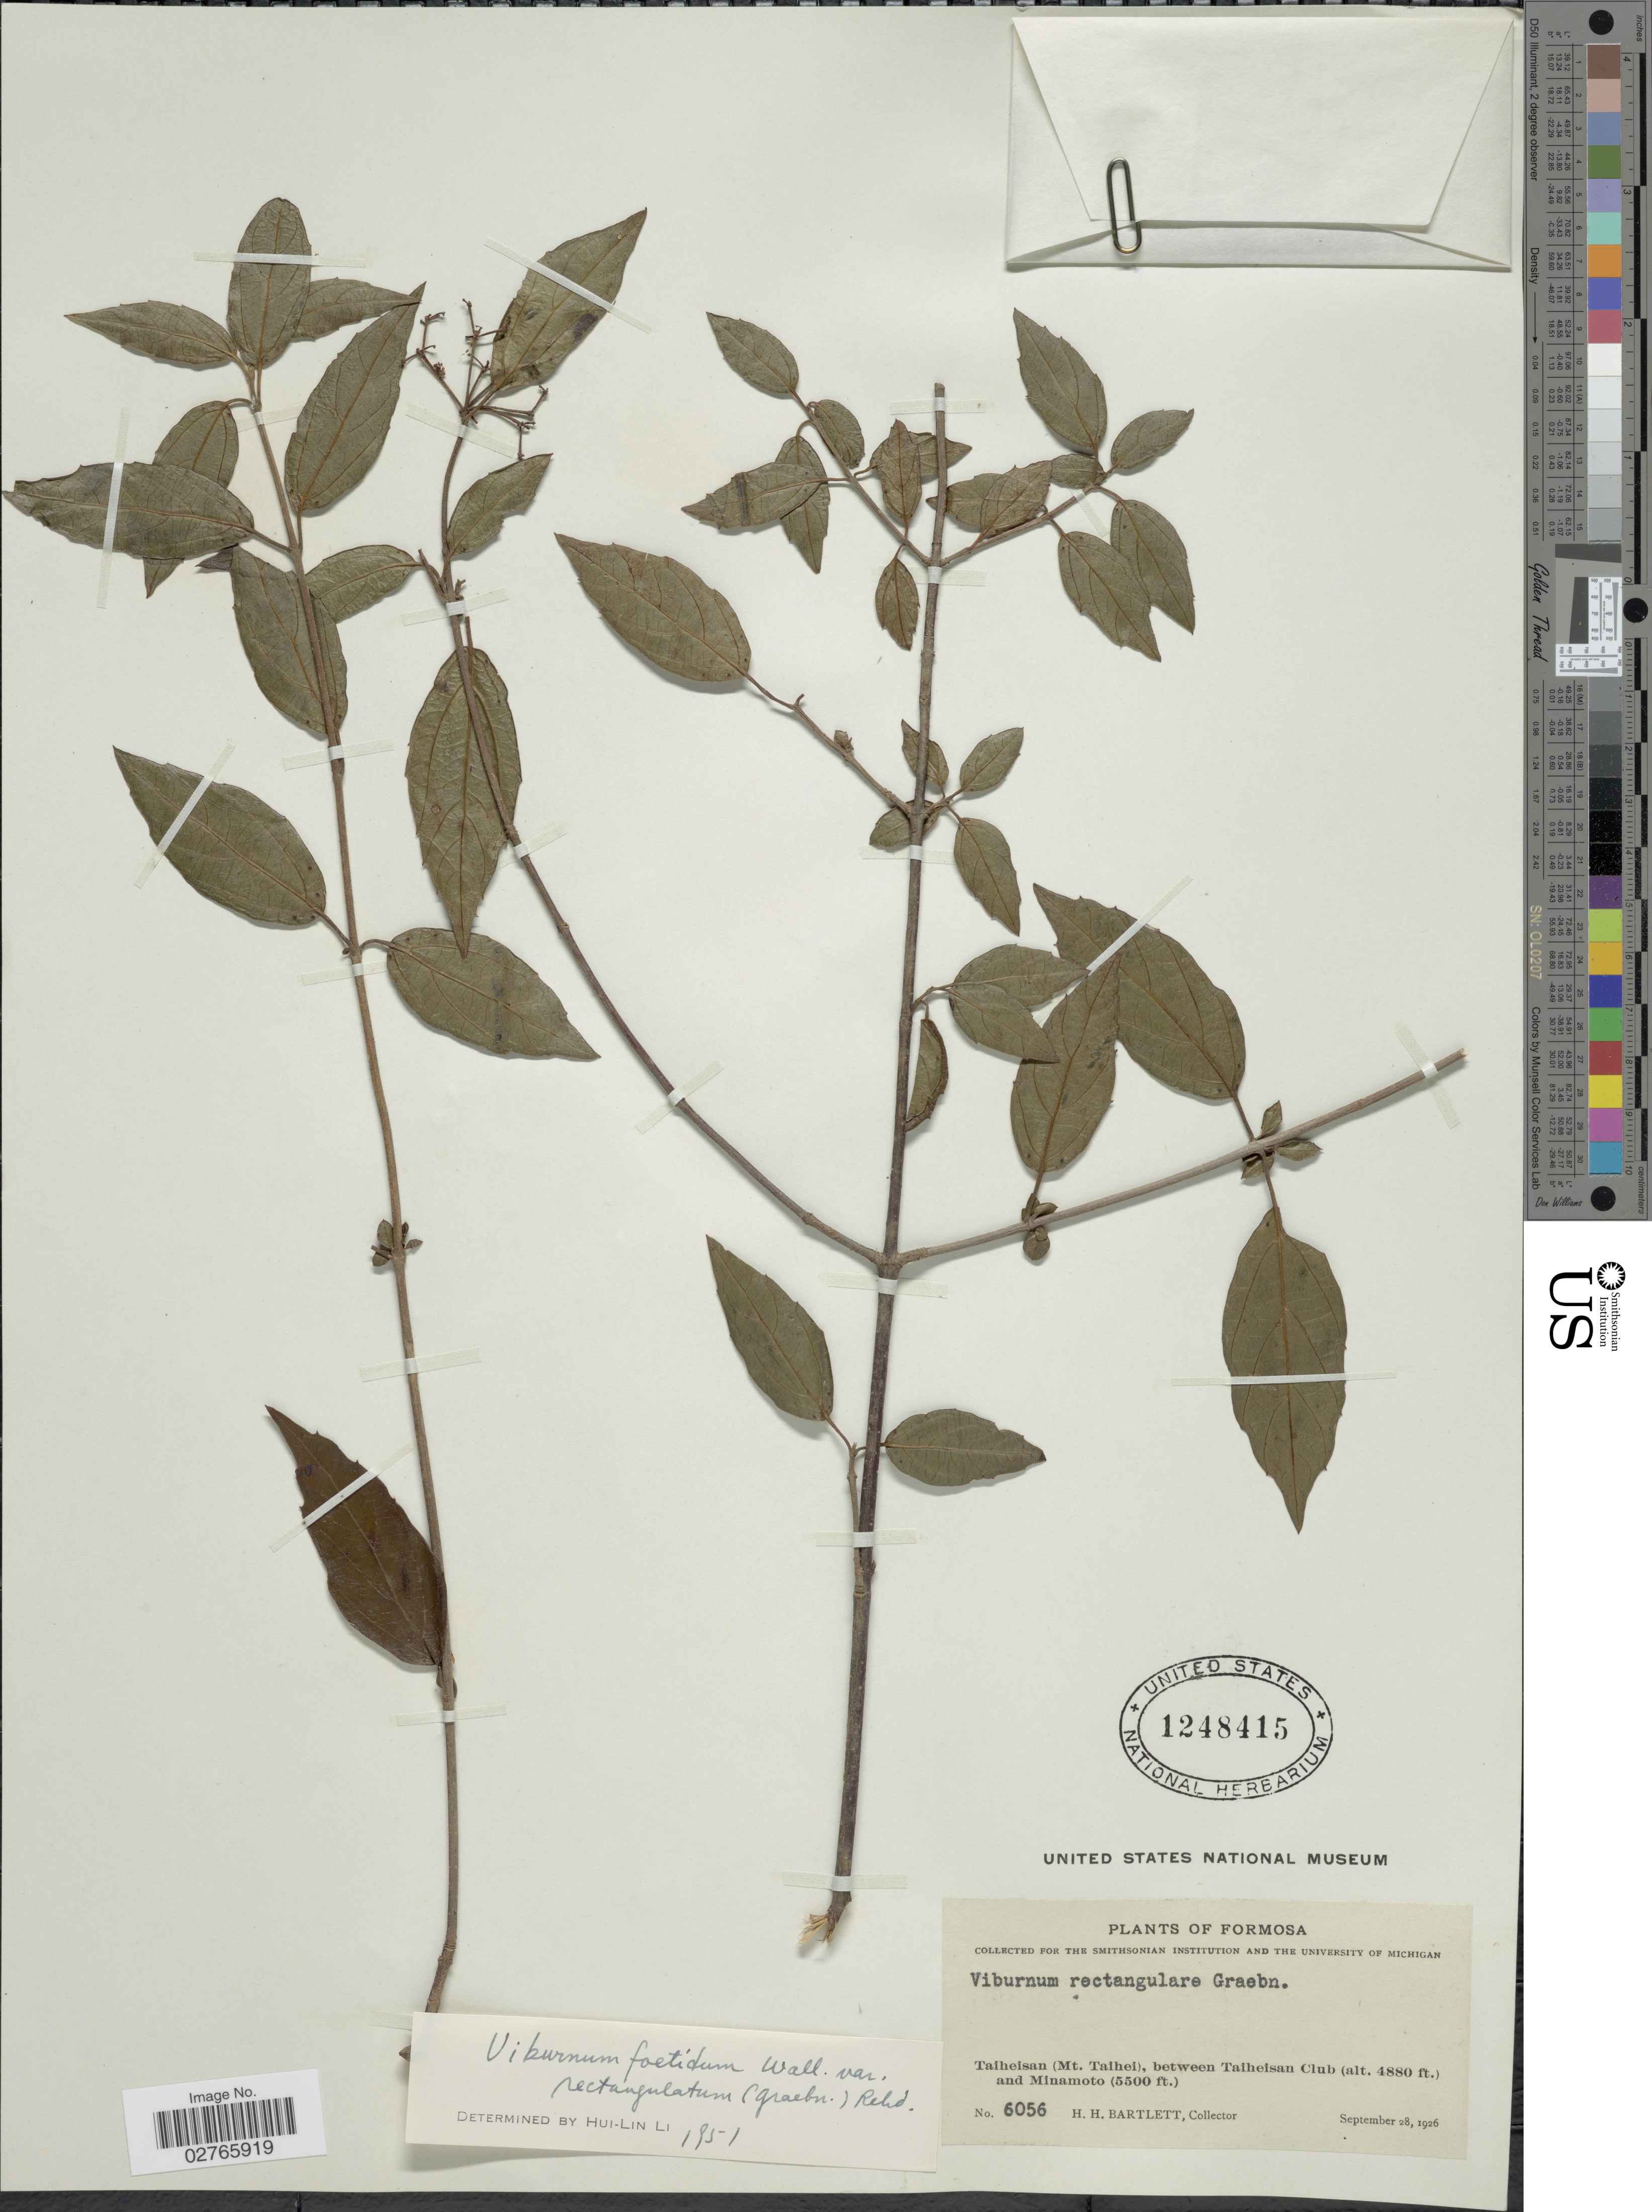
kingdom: Plantae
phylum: Tracheophyta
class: Magnoliopsida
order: Dipsacales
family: Viburnaceae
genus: Viburnum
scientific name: Viburnum foetidum var. rectangulatum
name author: Rehder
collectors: H. H. Bartlett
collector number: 6056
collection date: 1926-09-28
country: Taiwan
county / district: Yilan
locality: Formosa. Taiheisan (Mt. Taihei), between Taiheisan Club and Minamoto.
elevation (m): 1487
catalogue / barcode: US 1248415